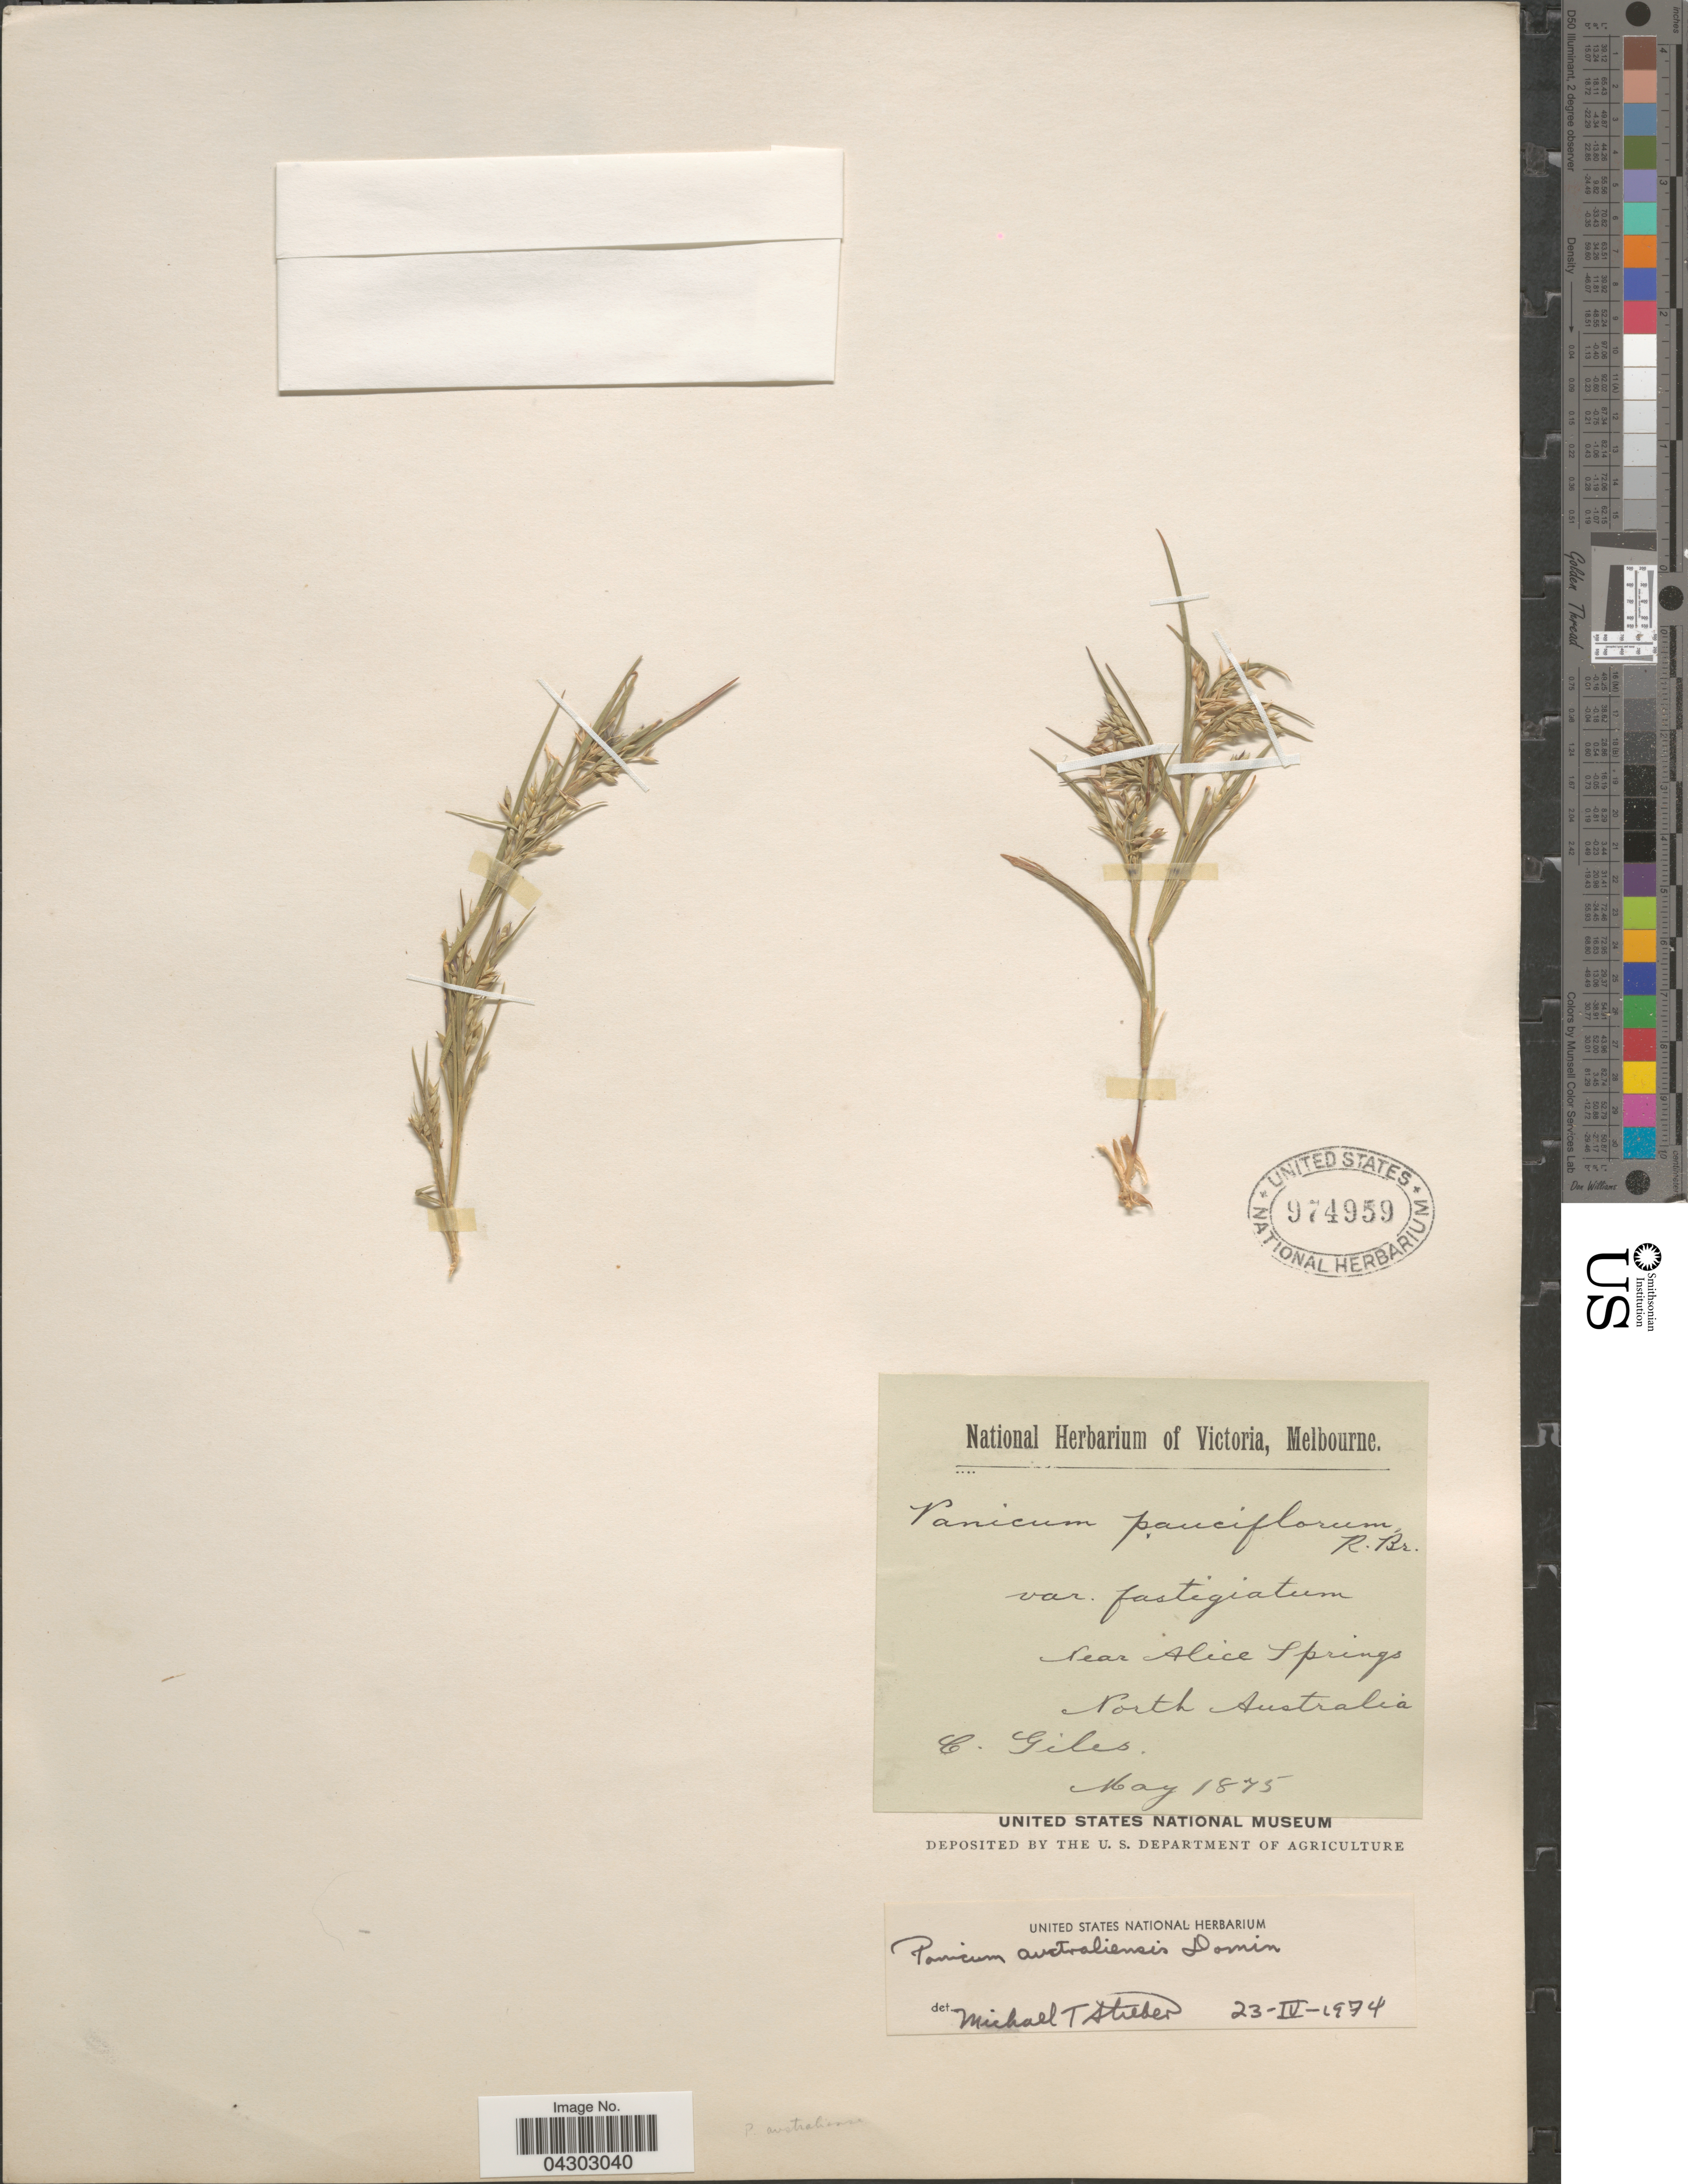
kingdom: Plantae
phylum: Tracheophyta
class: Liliopsida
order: Poales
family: Poaceae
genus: Panicum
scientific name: Panicum australiense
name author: Domin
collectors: Giles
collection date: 1875-05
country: Australia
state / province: Northern Territory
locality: Near Alice Springs. North Australia.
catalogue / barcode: US 974959